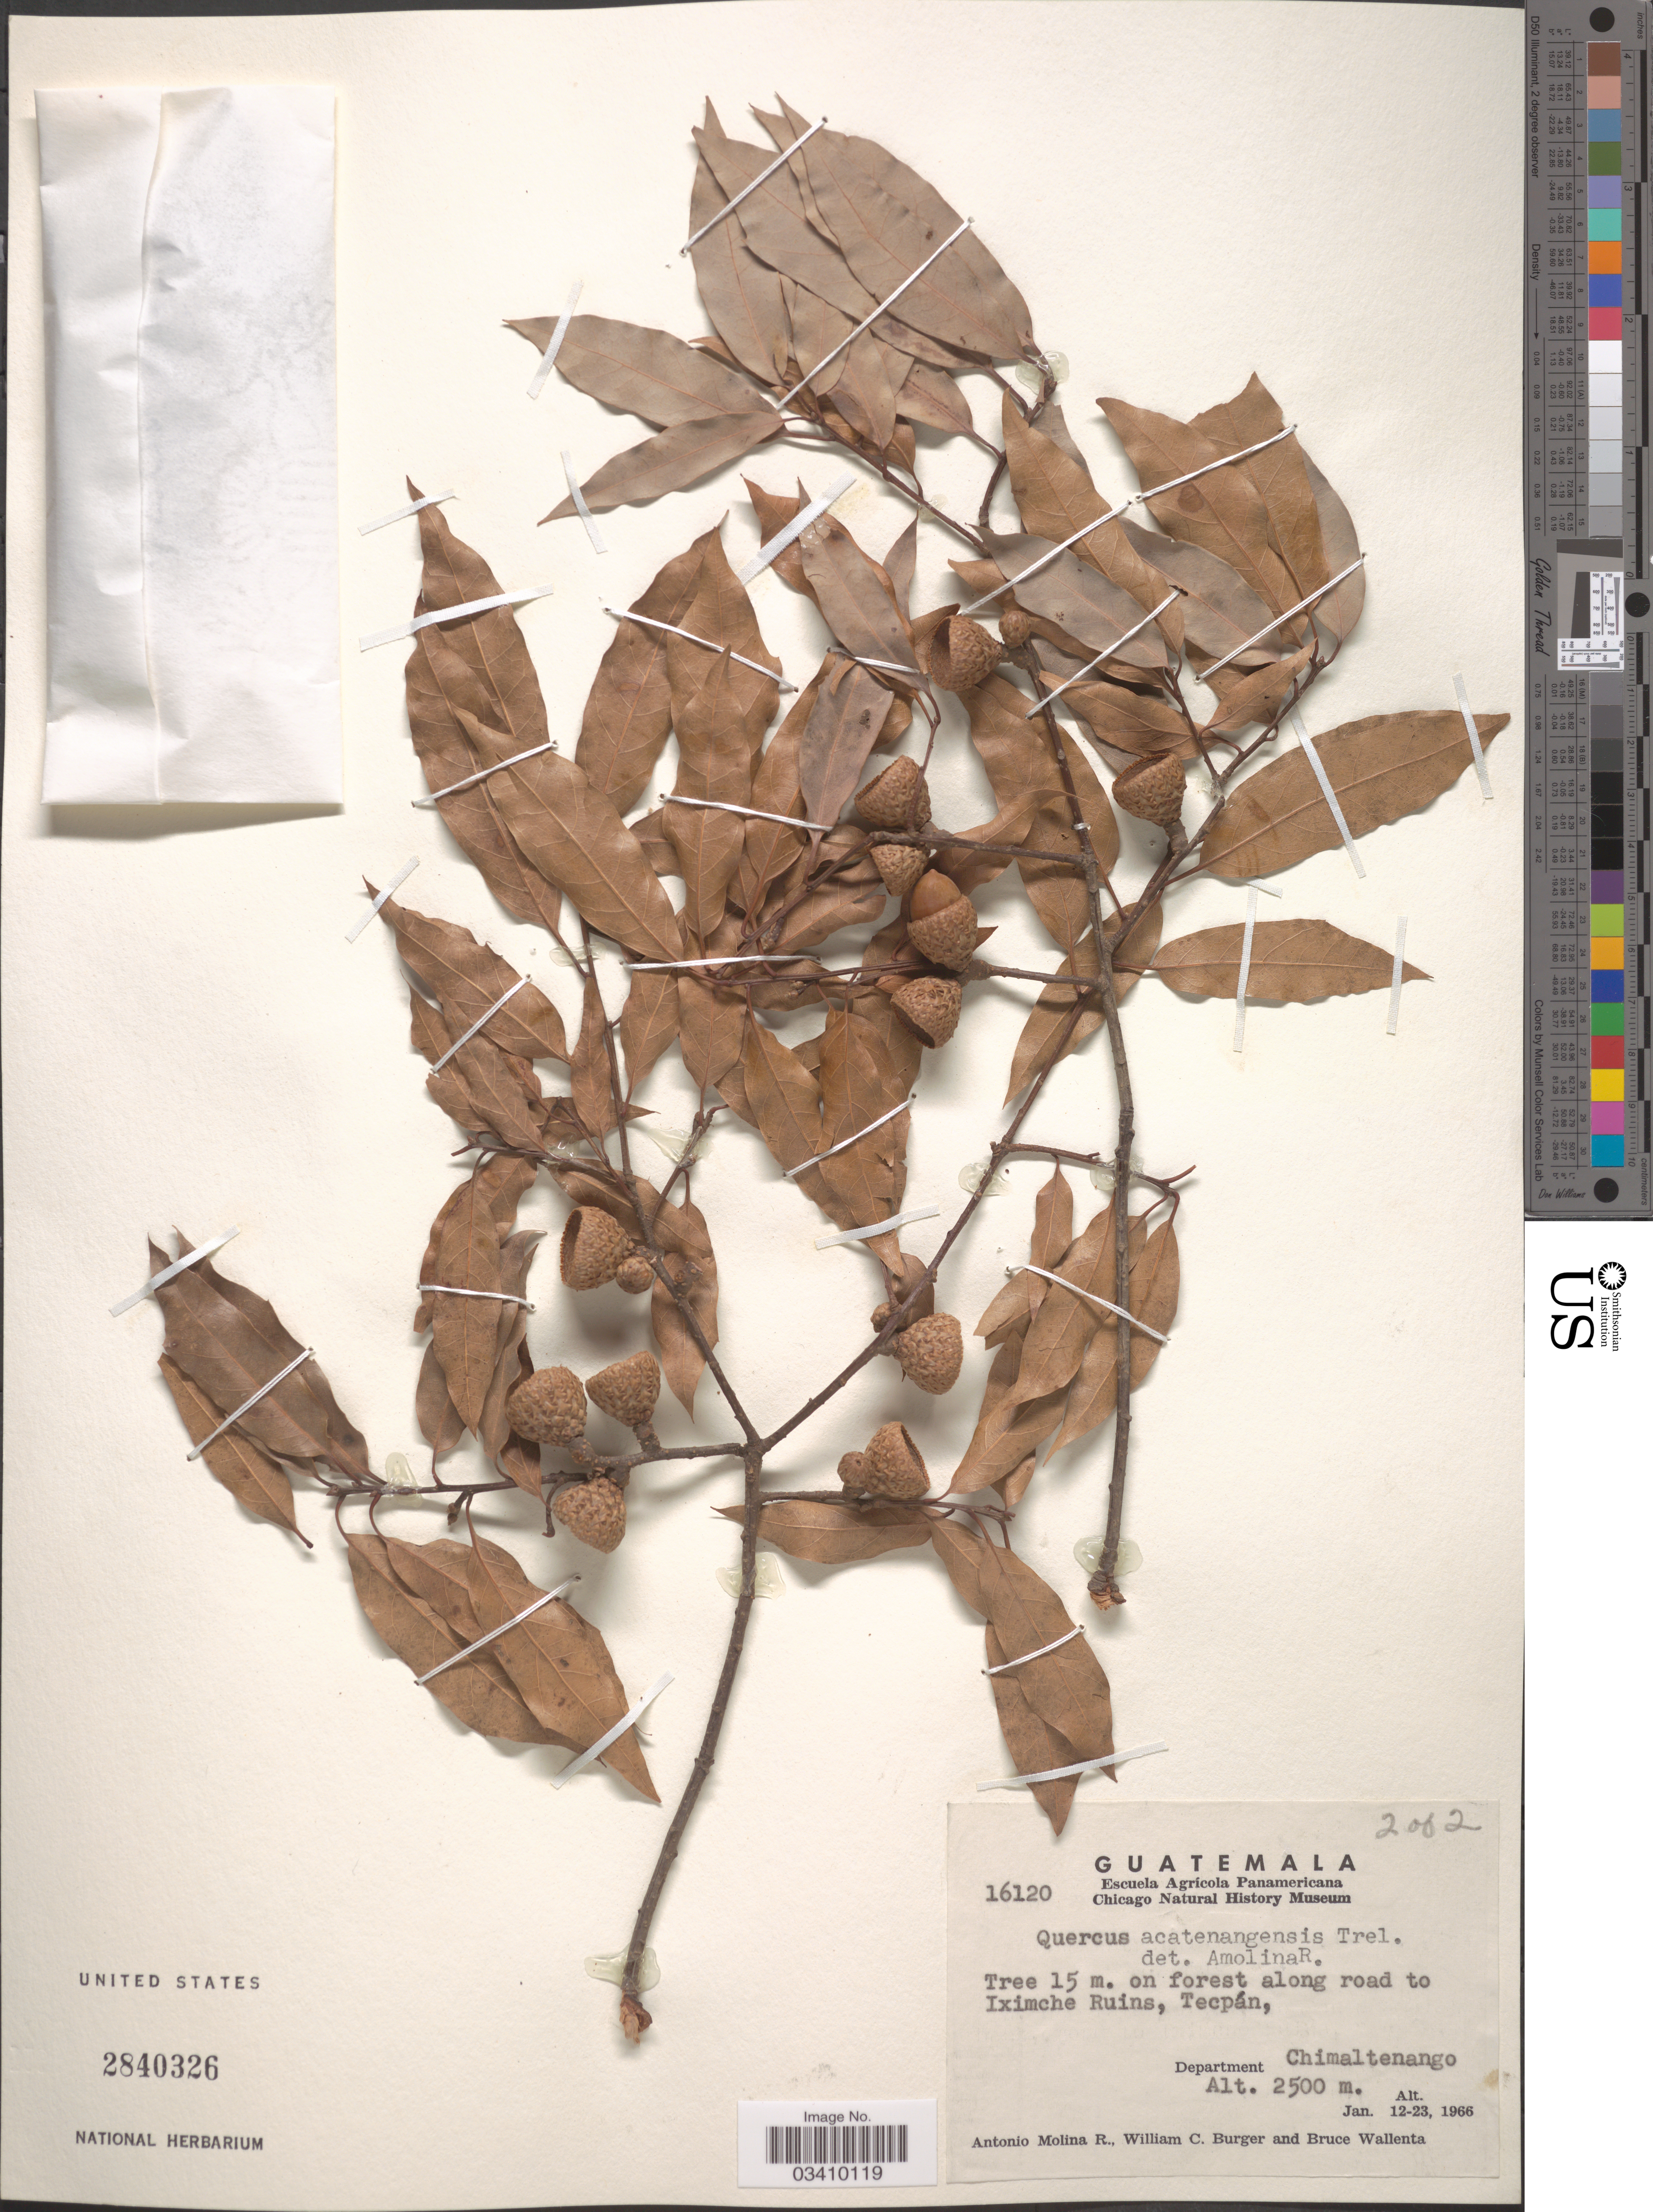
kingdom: Plantae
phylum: Tracheophyta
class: Magnoliopsida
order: Fagales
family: Fagaceae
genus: Quercus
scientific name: Quercus acatenangensis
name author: Trel.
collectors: A. Molina R., W. Burger & B. Wallenta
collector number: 16120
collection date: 1966-01-12/1966-01-23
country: Guatemala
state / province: Chimaltenango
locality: On forest along road to Iximche Ruins, Tecpán, Department Chimaltenango.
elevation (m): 2500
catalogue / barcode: US 2840326